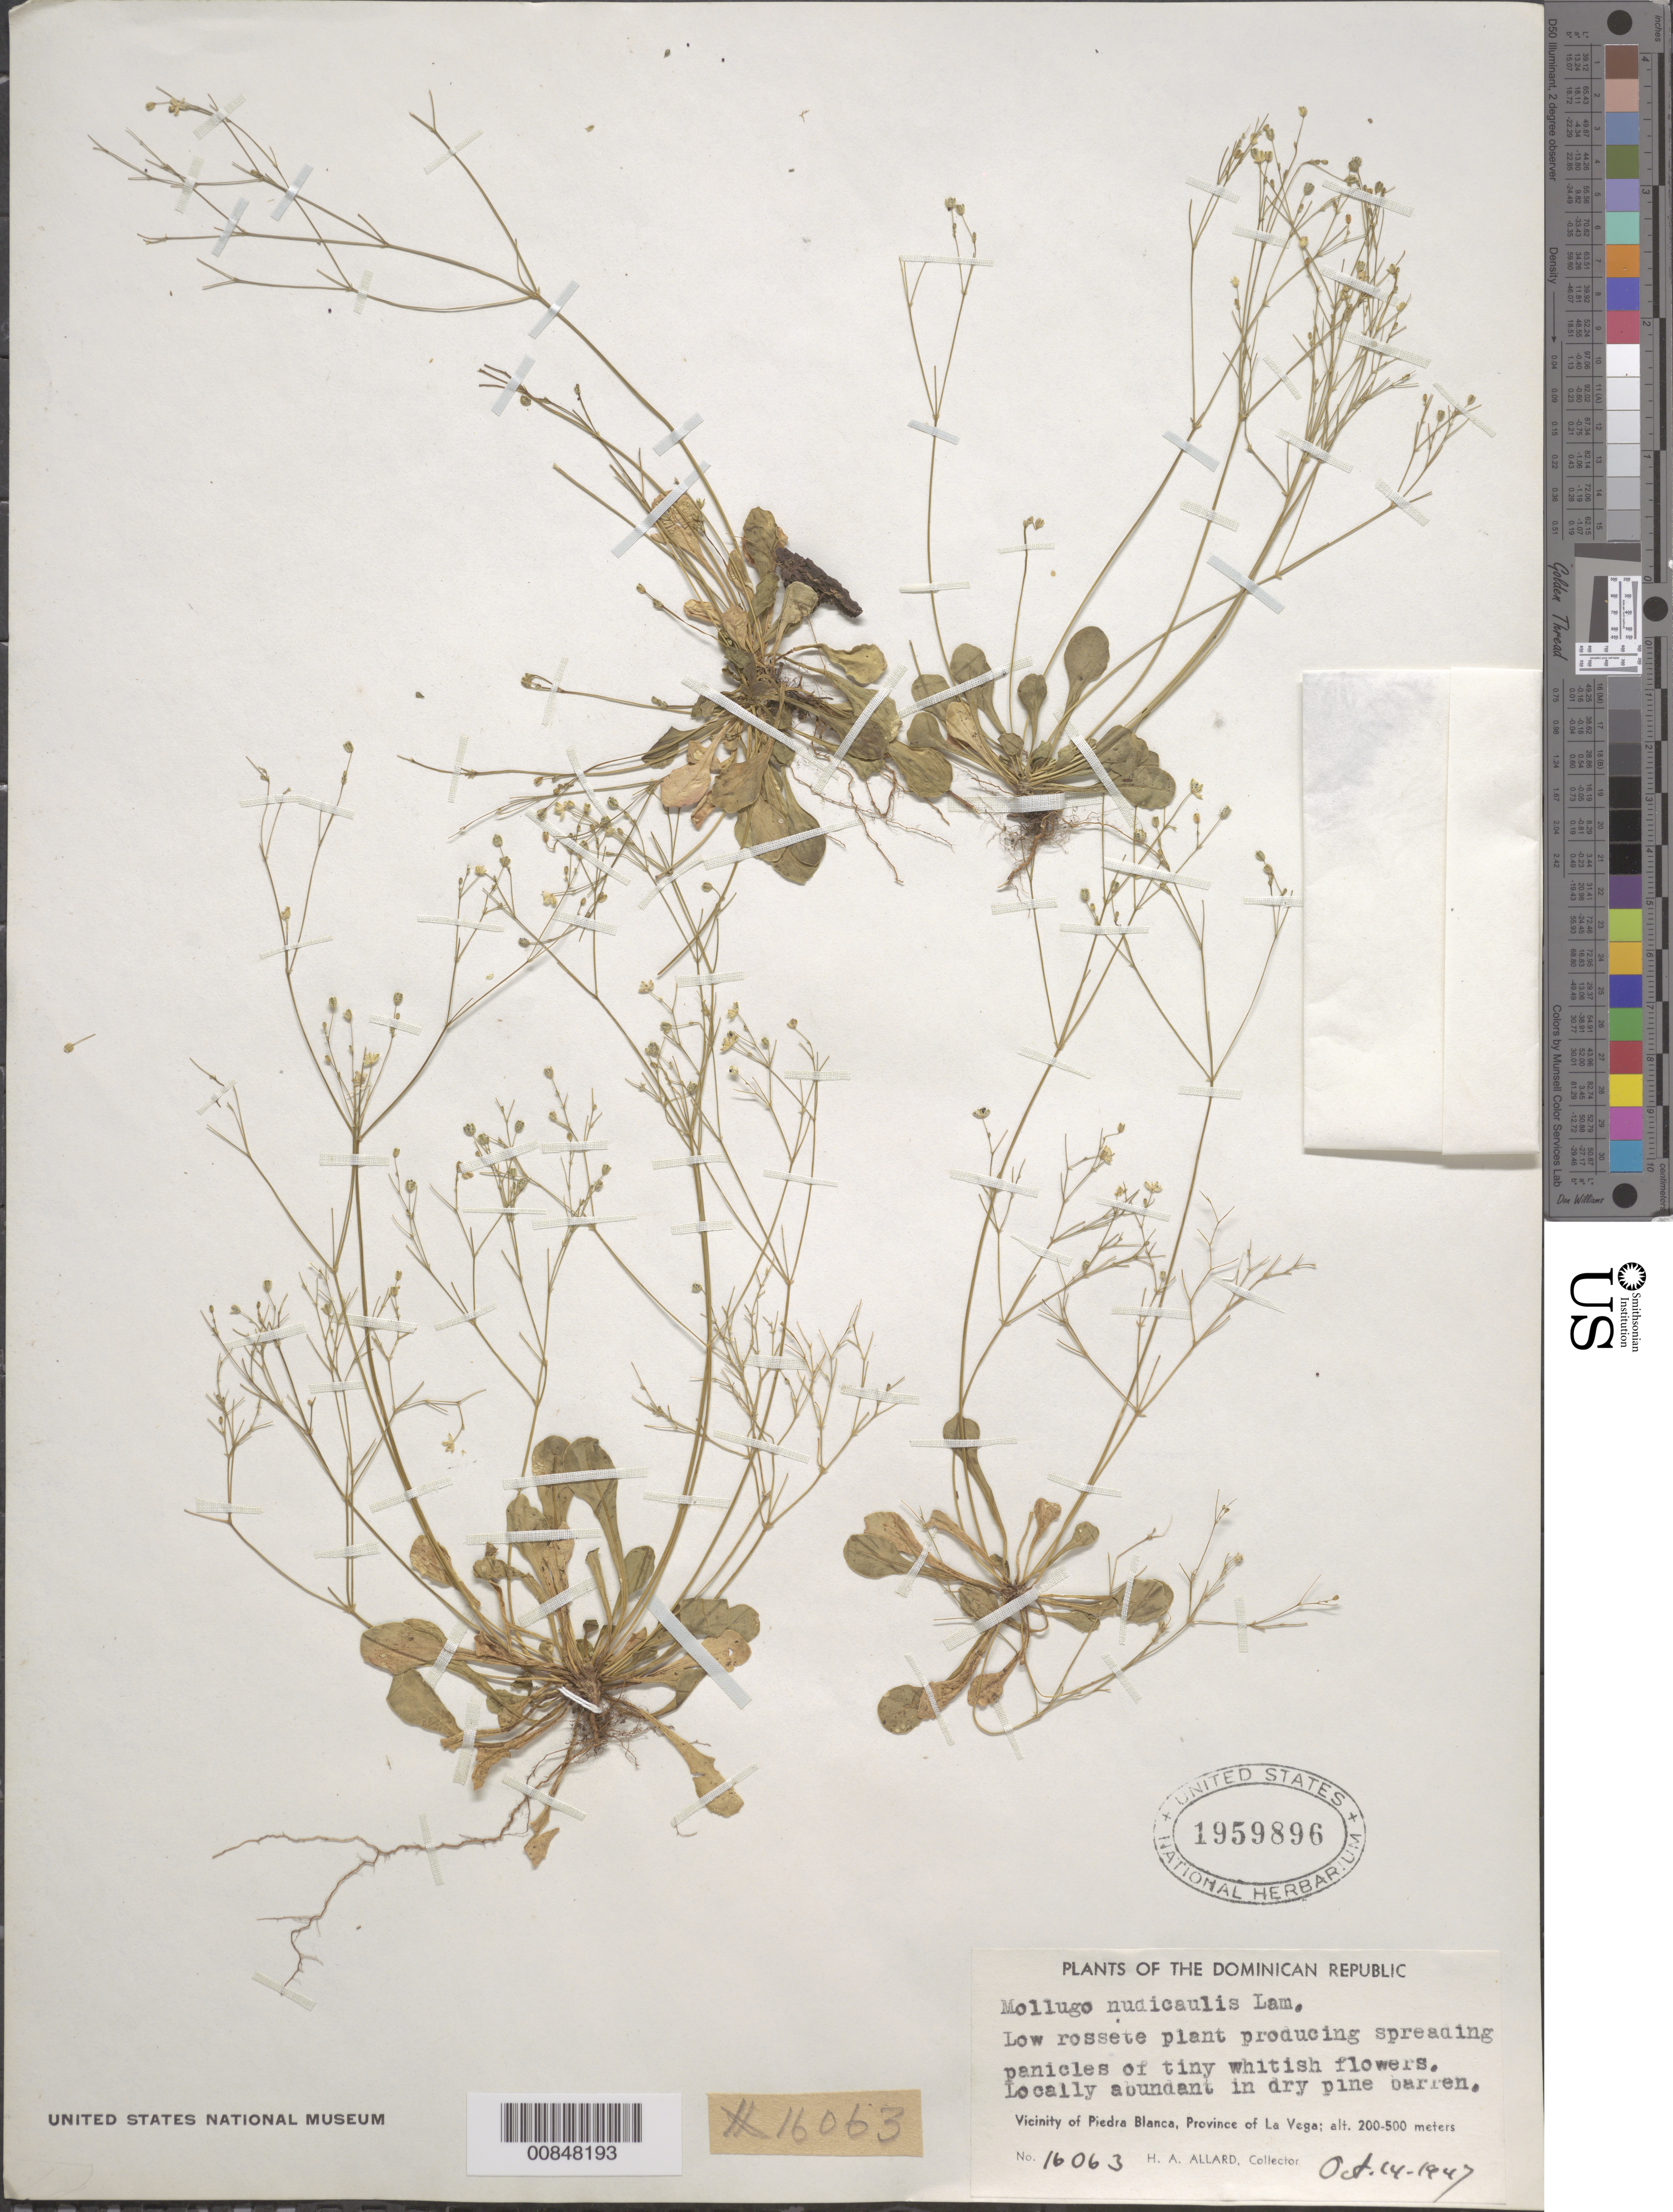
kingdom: Plantae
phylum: Tracheophyta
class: Magnoliopsida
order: Caryophyllales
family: Molluginaceae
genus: Paramollugo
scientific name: Paramollugo spathulata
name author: (Sw.) Sukhor.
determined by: Strong, Mark T., (BOT), Smithsonian Institution - National Museum of Natural History (UNITED STATES)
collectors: H. A. Allard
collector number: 16063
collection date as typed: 14 Oct 1947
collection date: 1947-10-14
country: Dominican Republic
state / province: La Vega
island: Hispaniola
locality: Vicinity of Piedra Blanca.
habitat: Dry pine barren.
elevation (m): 200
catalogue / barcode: US 1959896